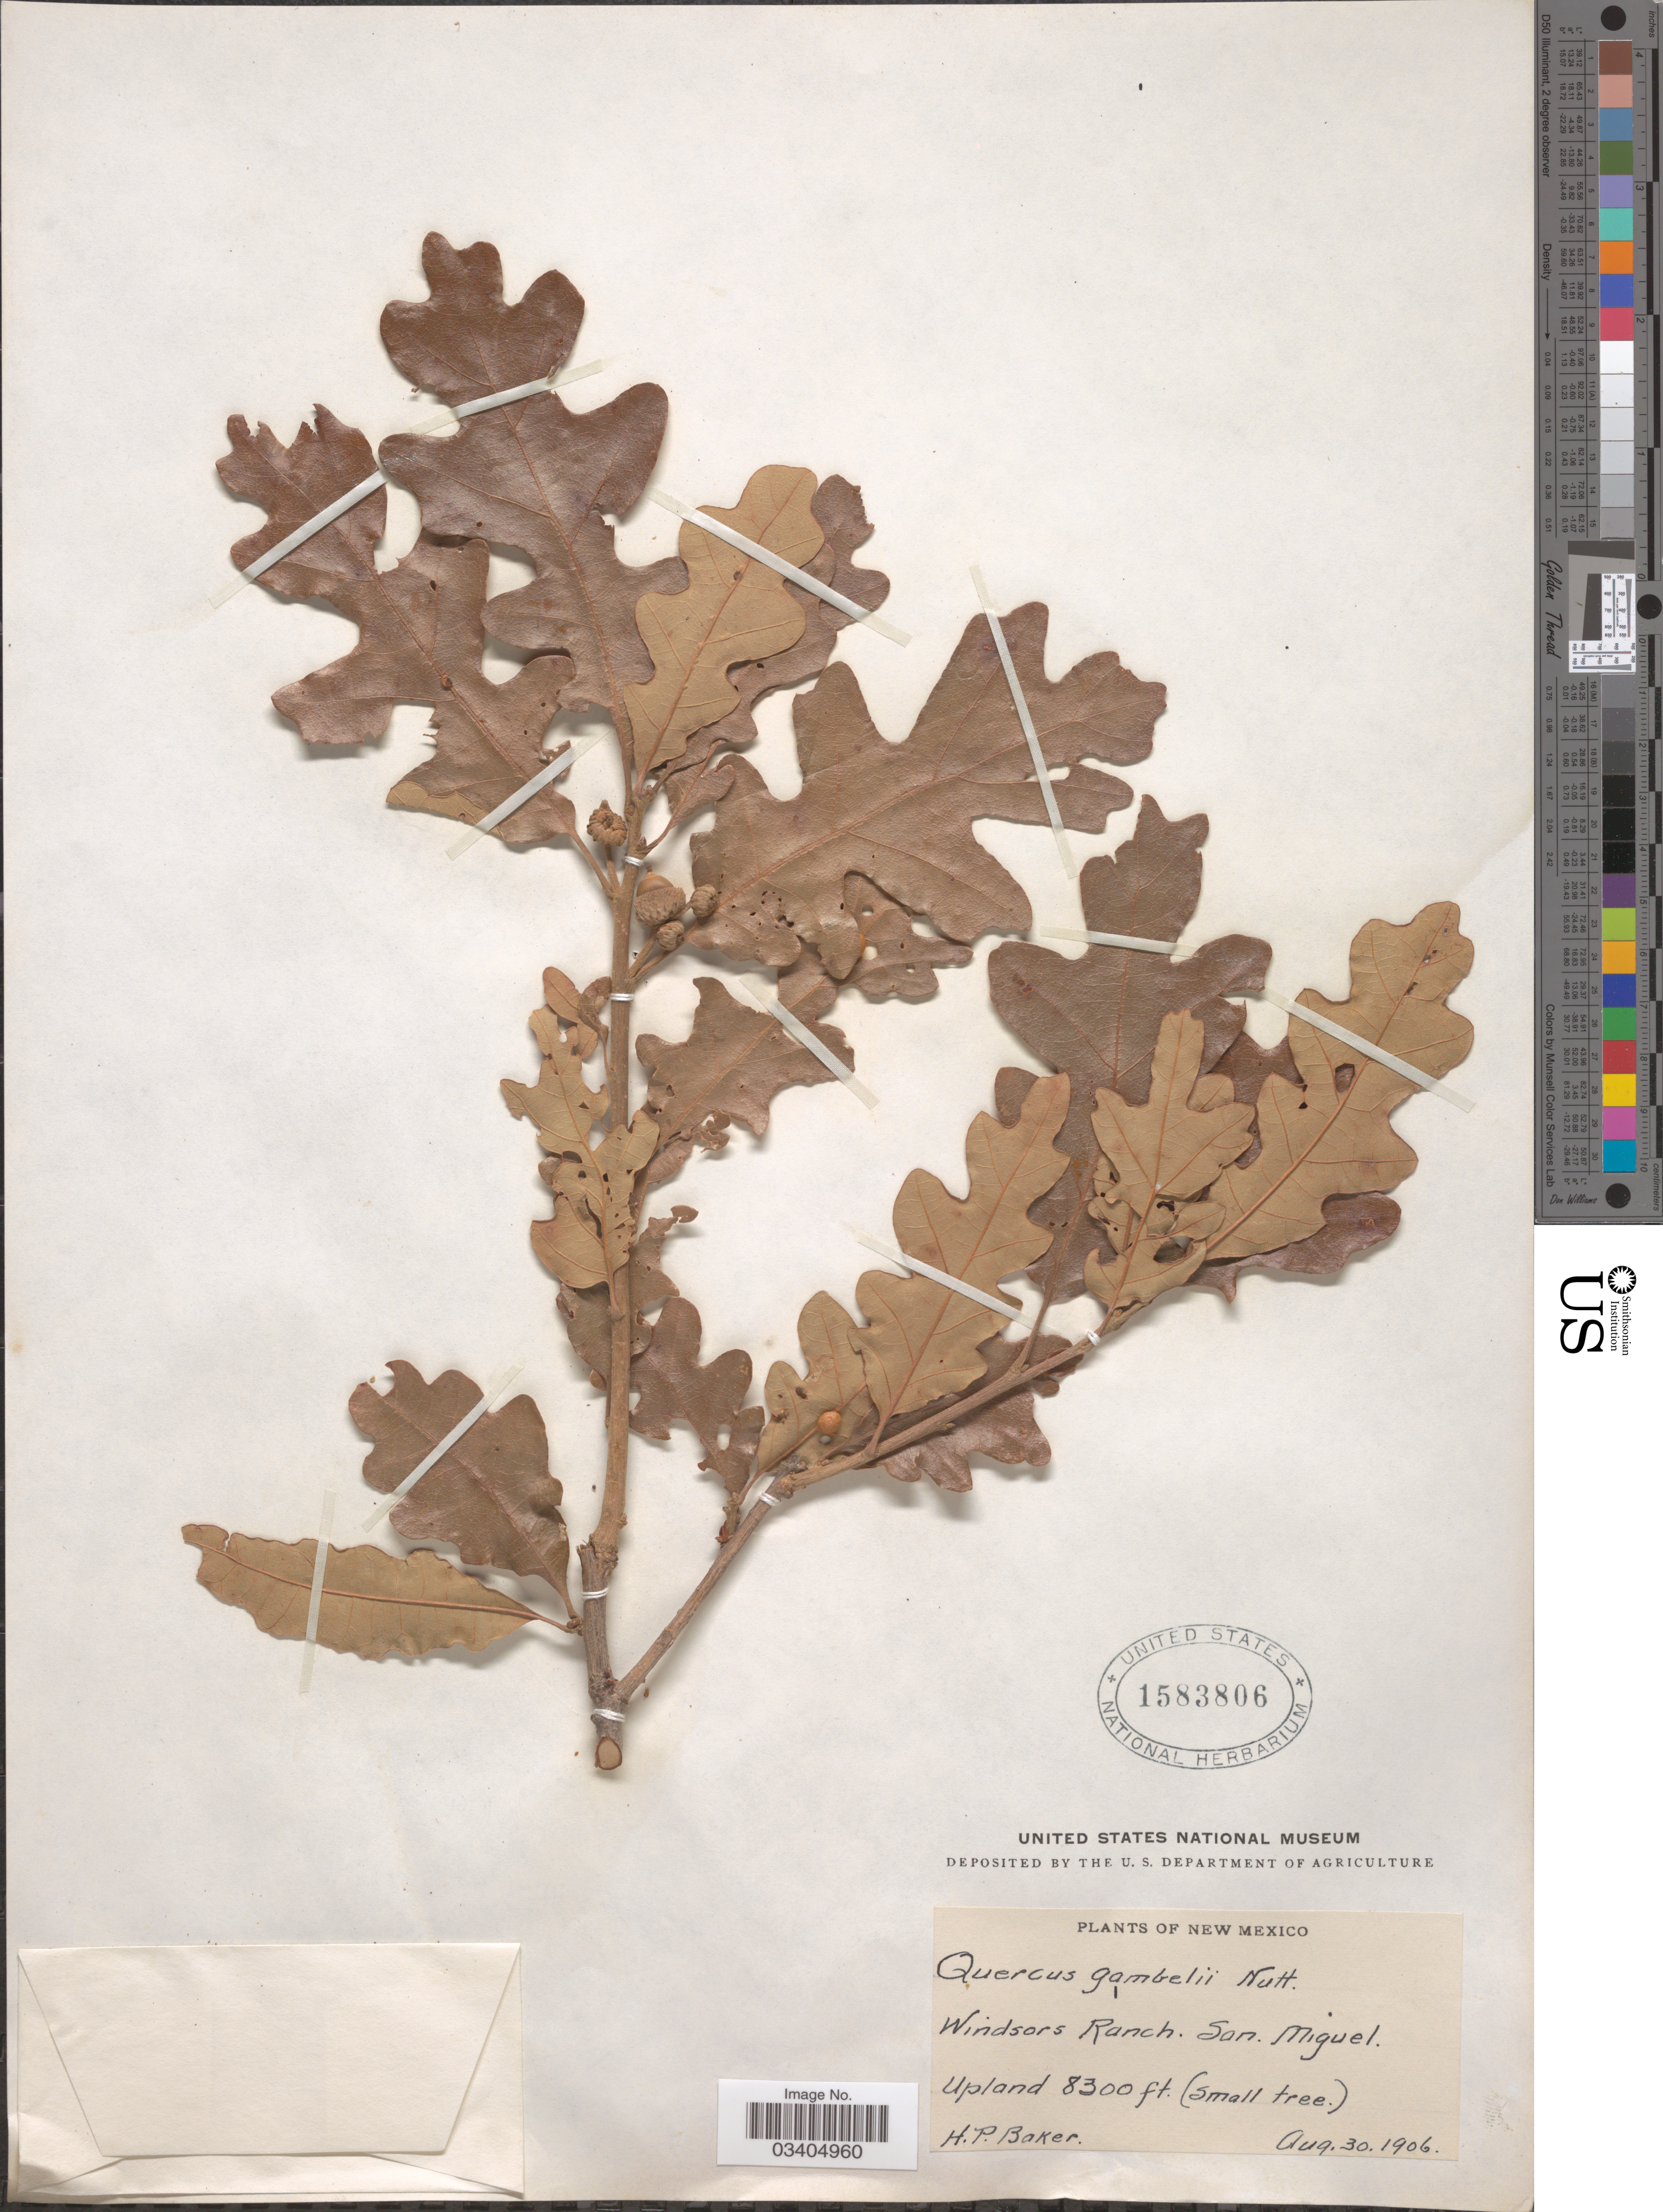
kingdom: Plantae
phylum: Tracheophyta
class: Magnoliopsida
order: Fagales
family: Fagaceae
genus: Quercus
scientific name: Quercus gambelii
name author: Nutt.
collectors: H. P. Baker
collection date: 1906-08-30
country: United States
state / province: New Mexico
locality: Windsors Ranch. San. Miguel.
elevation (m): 2530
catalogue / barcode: US 1583806